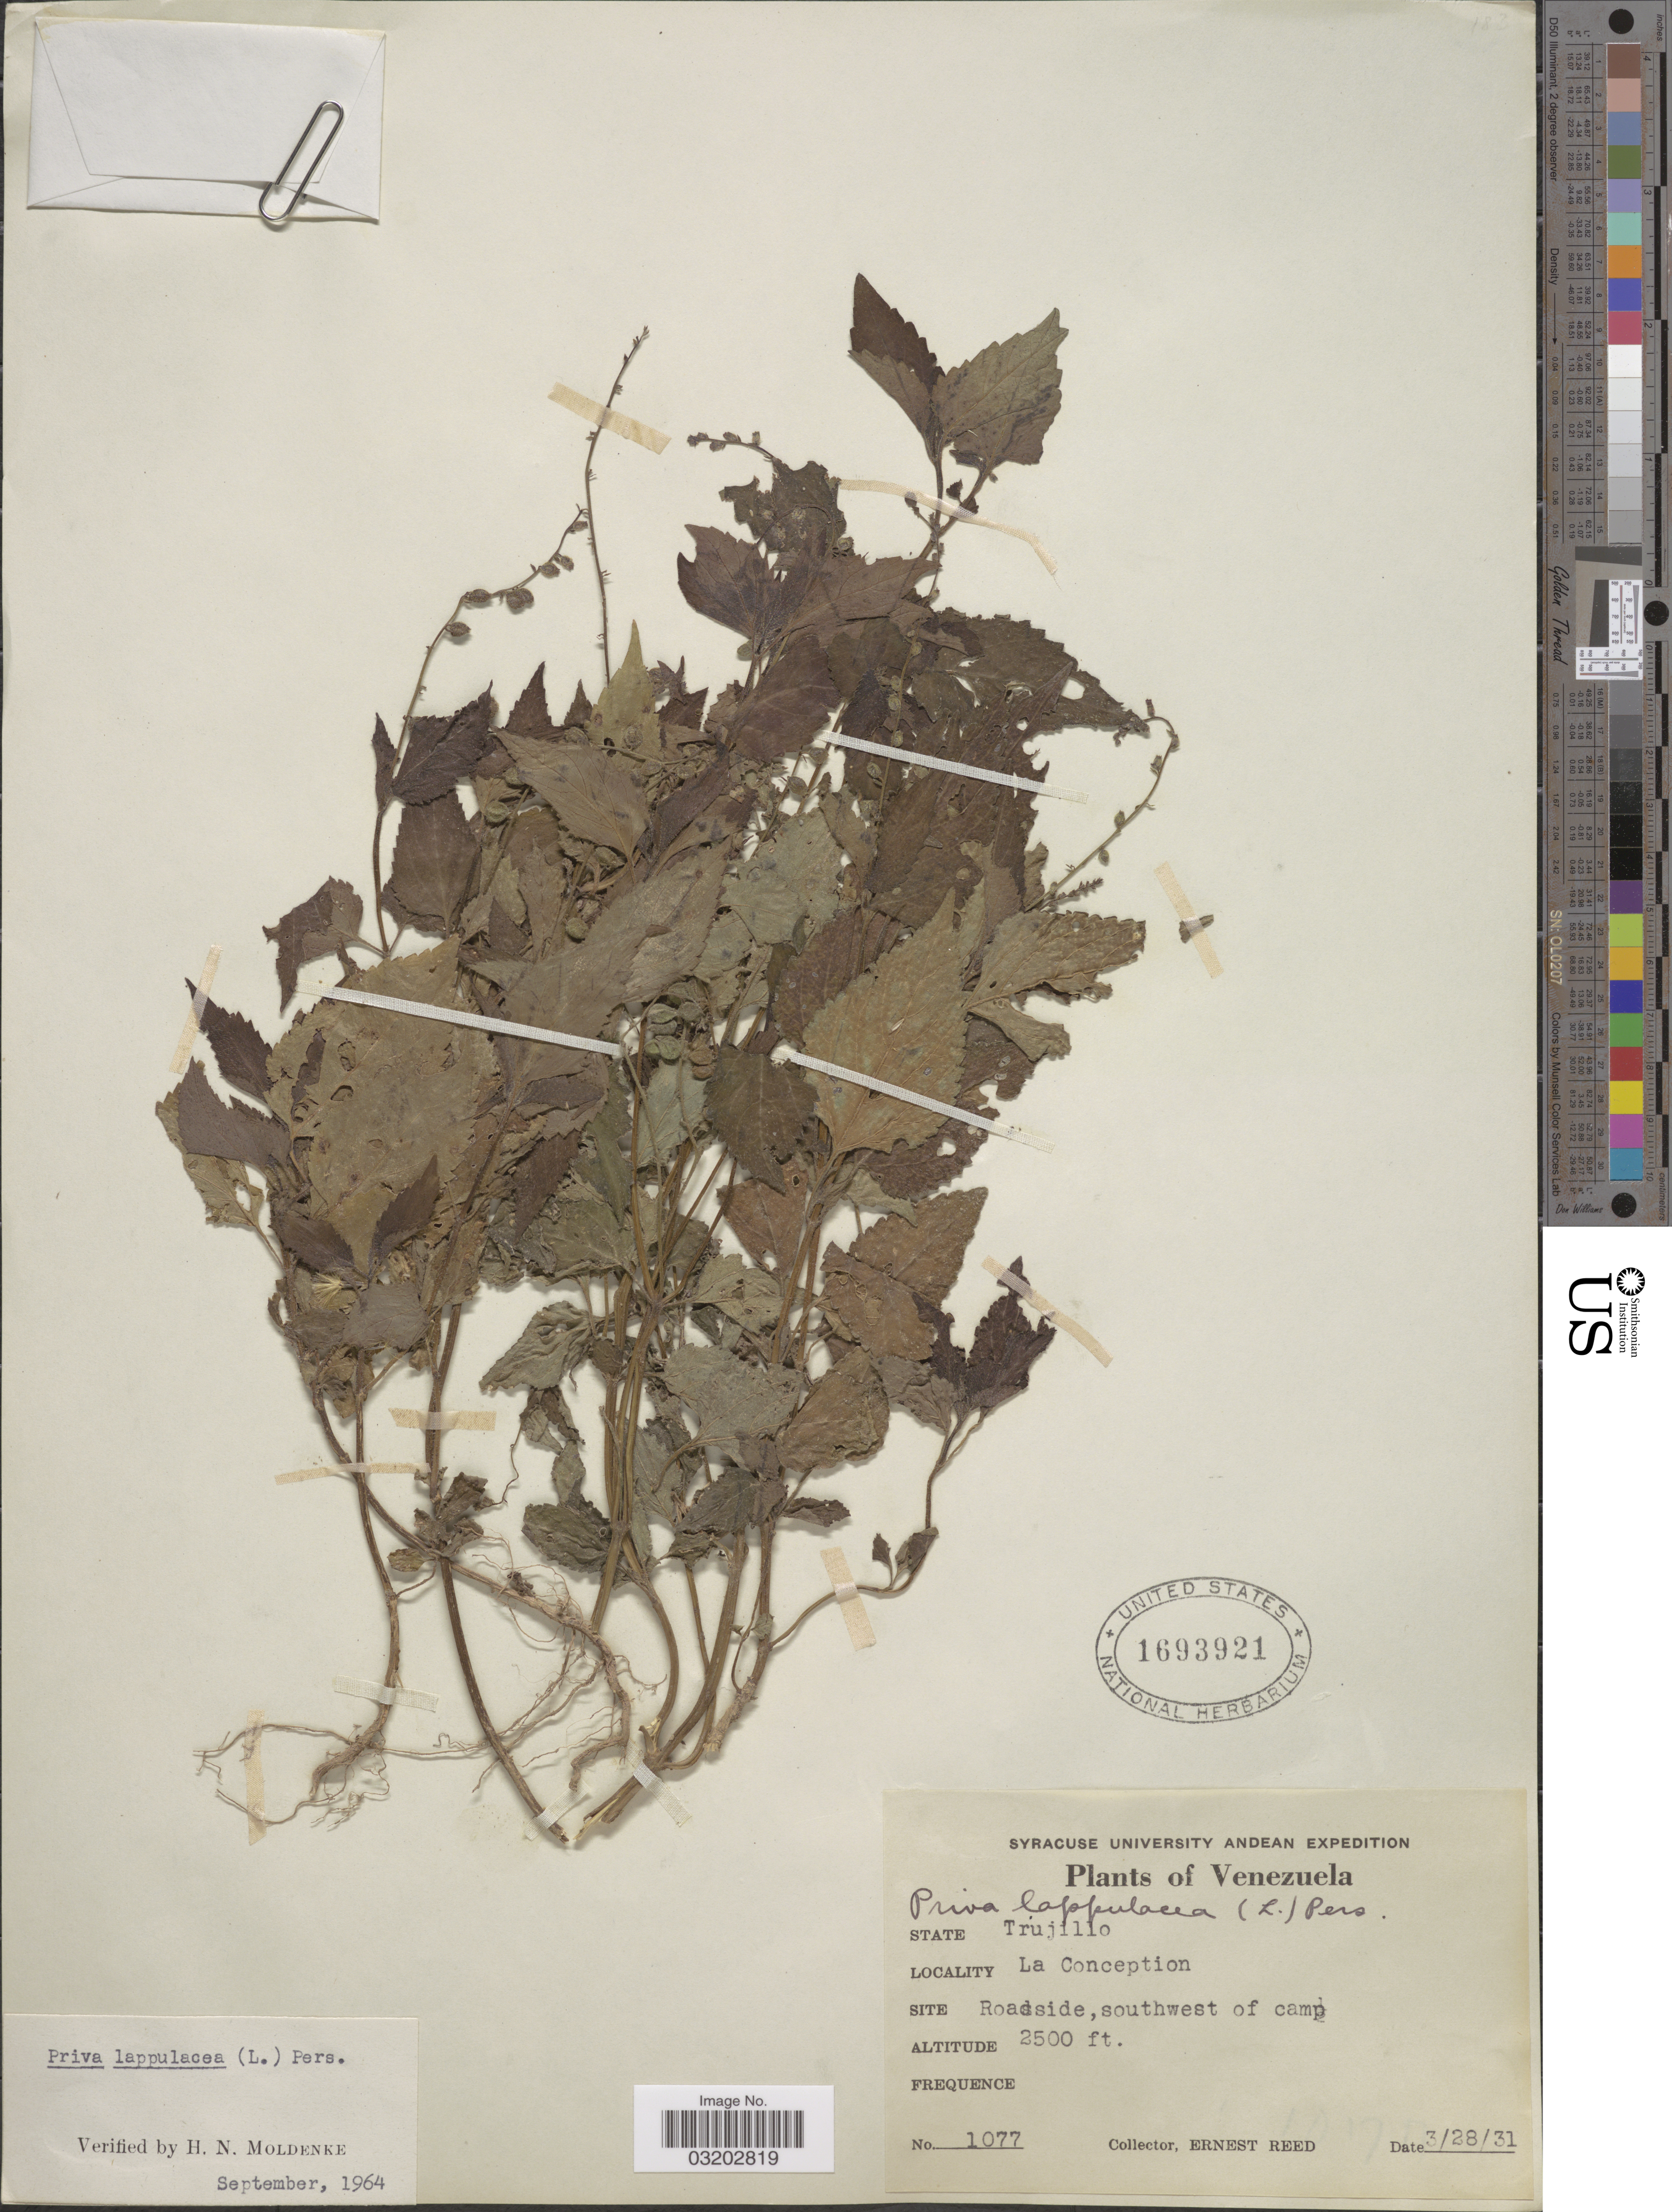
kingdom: Plantae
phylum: Tracheophyta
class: Magnoliopsida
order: Lamiales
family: Verbenaceae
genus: Priva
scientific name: Priva lappulacea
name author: (L.) Pers.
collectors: E. Reed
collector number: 1077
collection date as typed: Transcribed d/m/y: 28/3/31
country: Venezuela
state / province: Trujillo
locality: La Conception. Site Roadside, southwest of camp.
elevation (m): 762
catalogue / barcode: US 1693921